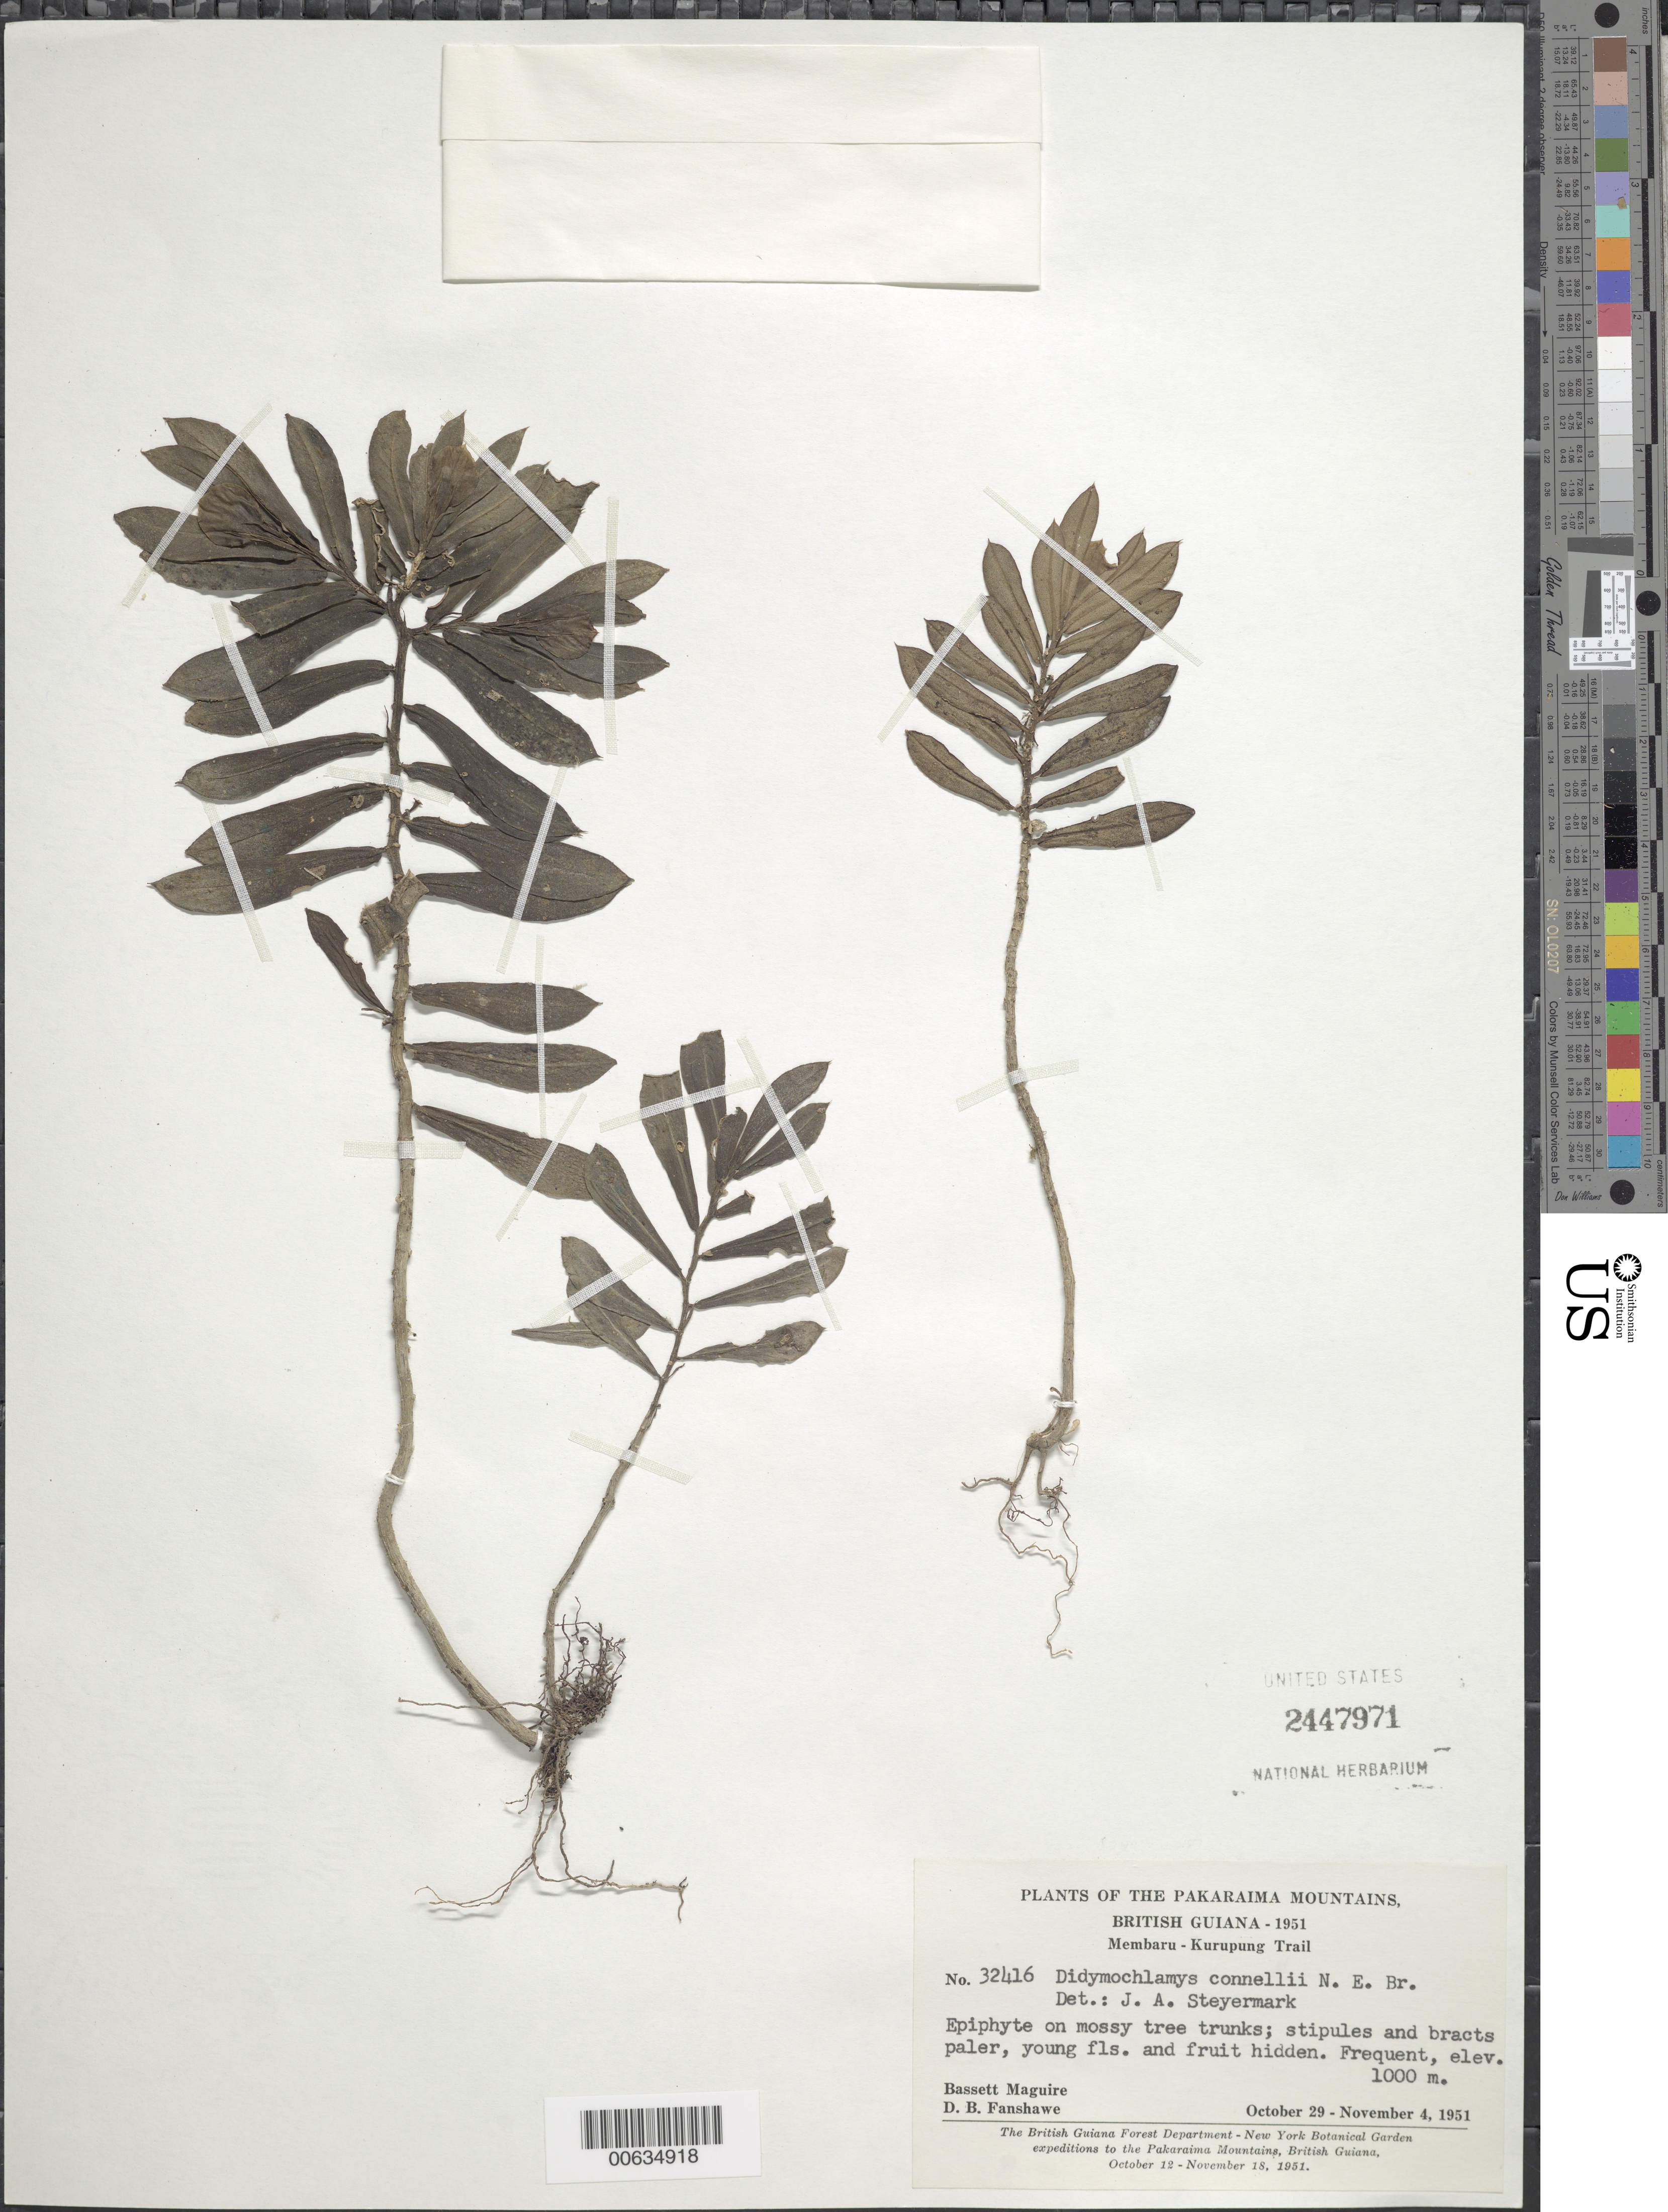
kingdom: Plantae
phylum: Tracheophyta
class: Magnoliopsida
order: Gentianales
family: Rubiaceae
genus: Didymochlamys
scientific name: Didymochlamys connellii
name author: N.E. Br.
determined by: Steyermark, Julian A., (VEN)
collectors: B. Maguire & D. B. Fanshawe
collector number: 32416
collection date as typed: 29-Oct-51 to 4-Nov-51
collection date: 1951-10-29/1951-11-04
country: Guyana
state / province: Cuyuni-Mazaruni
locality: Membaru-Kurupung Trail, Pakaraima Mts.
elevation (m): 1000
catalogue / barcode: US 2447971